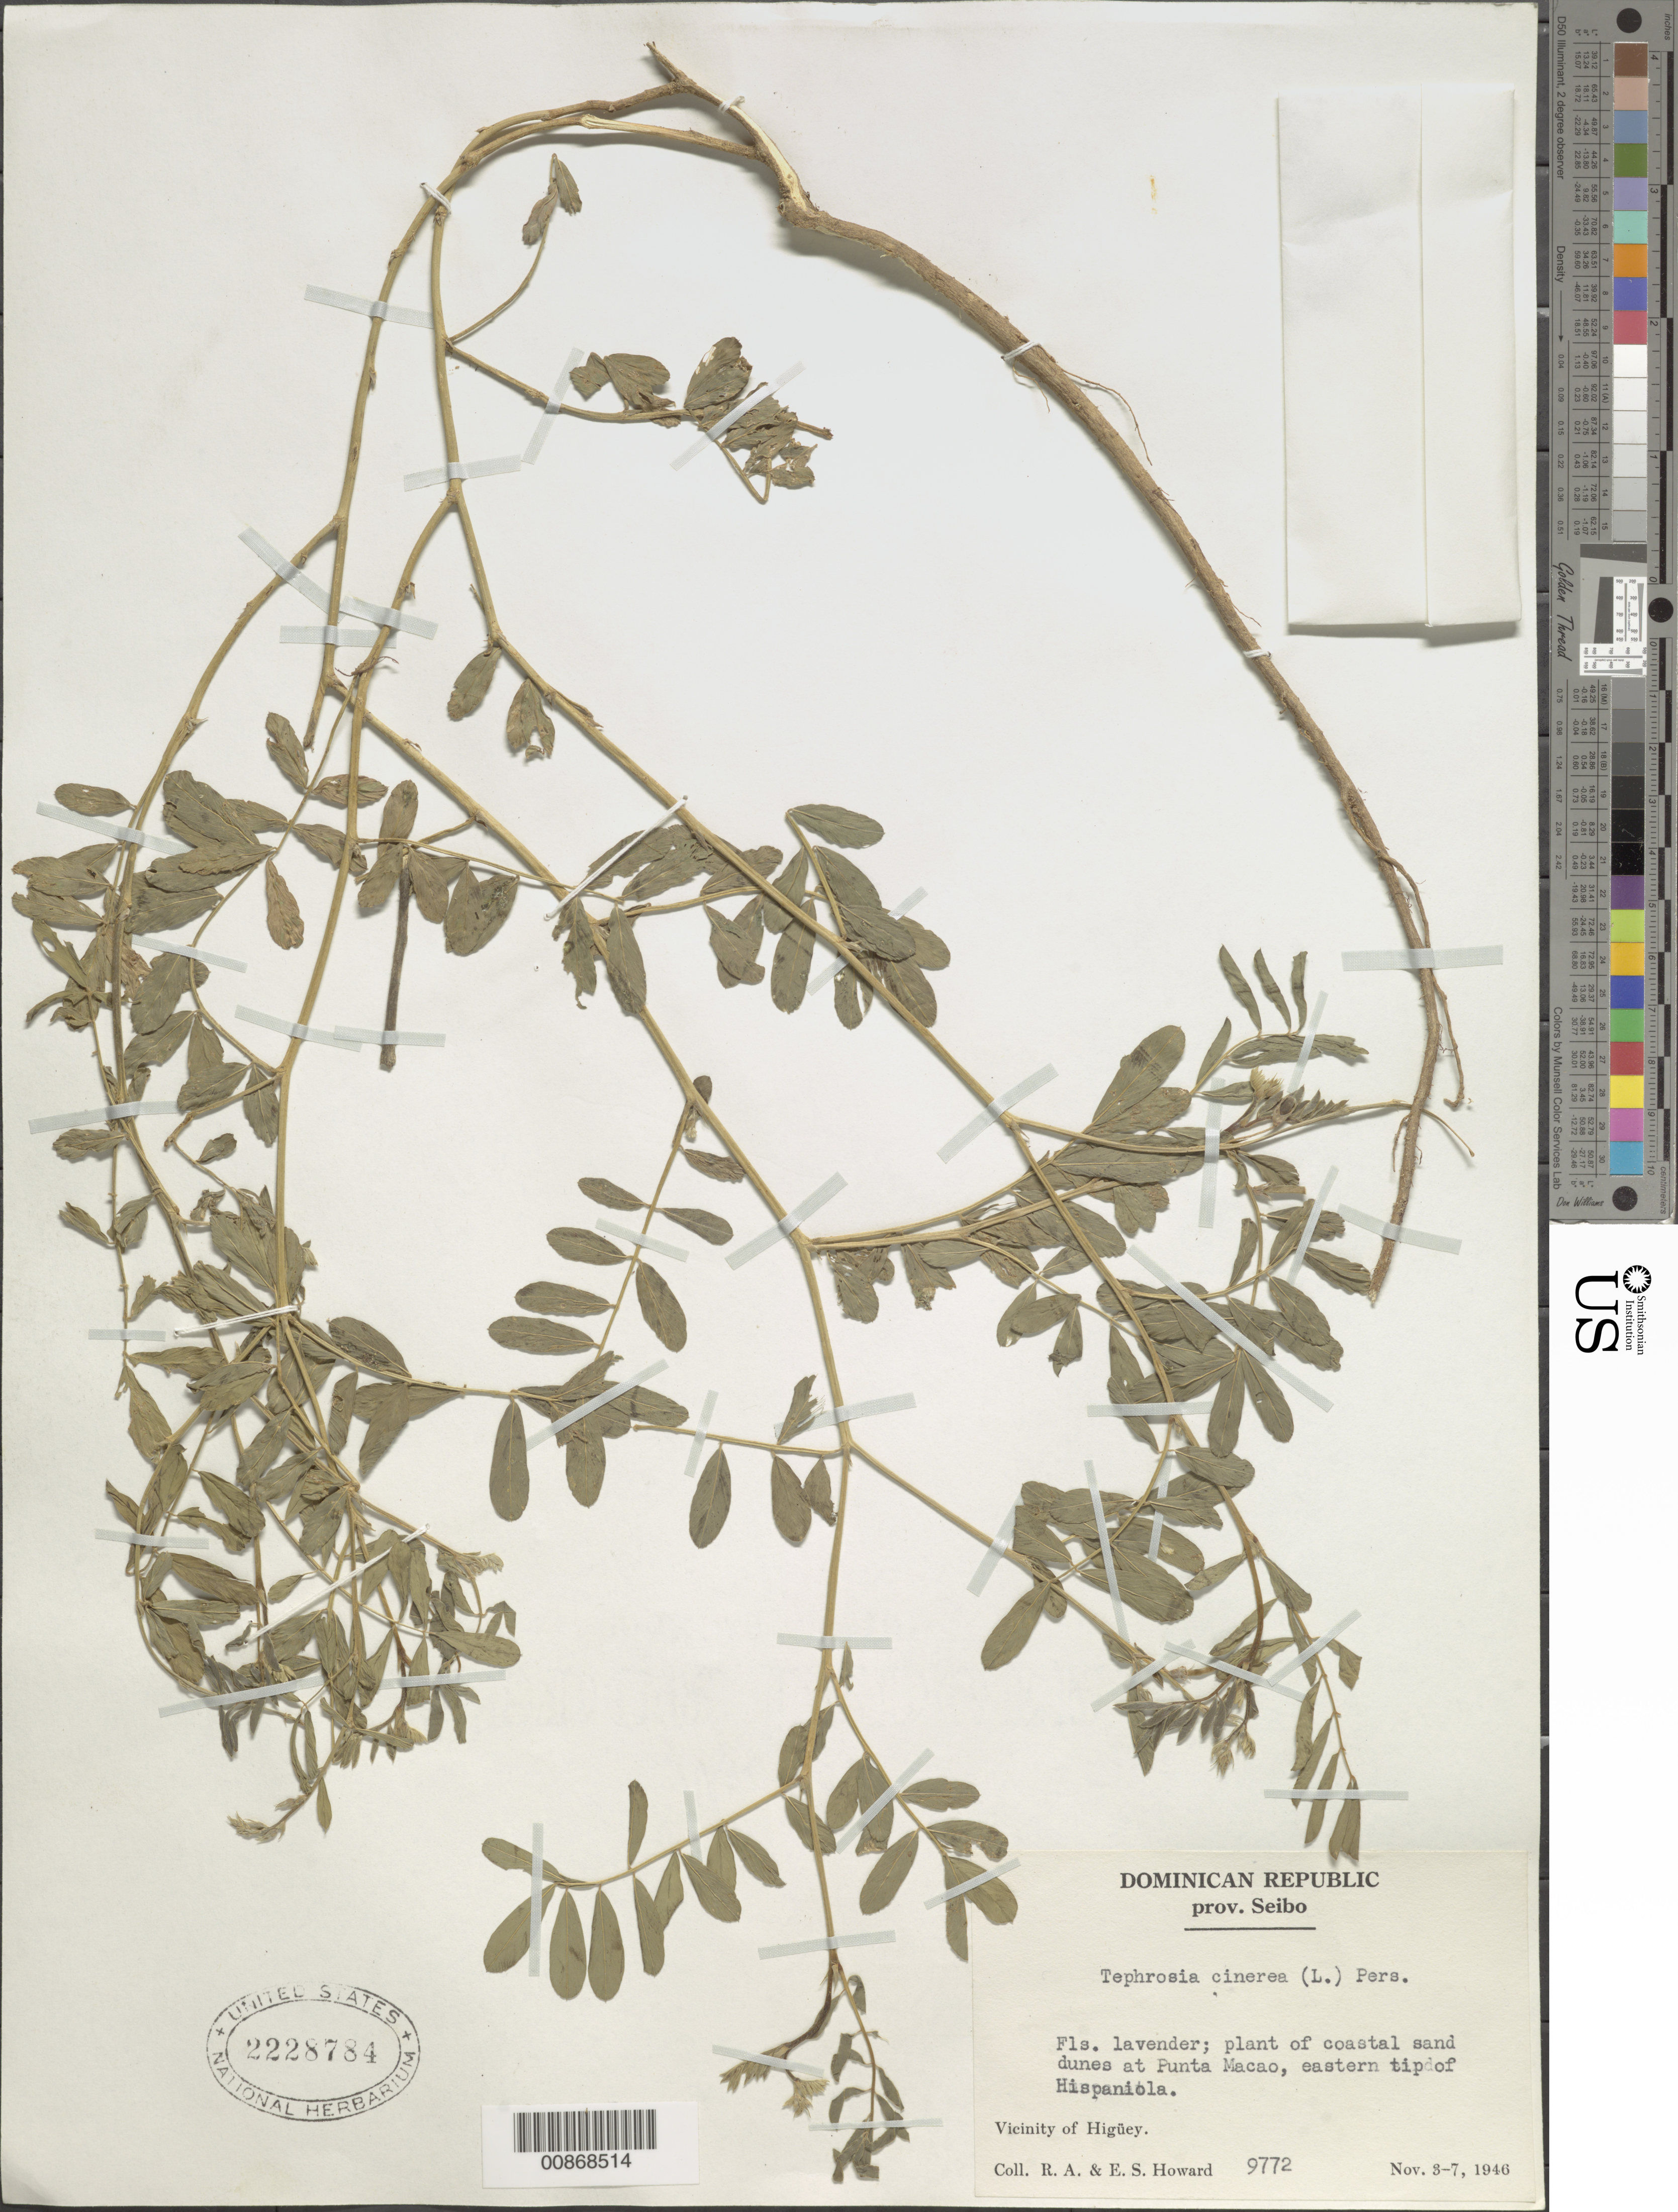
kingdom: Plantae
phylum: Tracheophyta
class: Magnoliopsida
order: Fabales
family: Fabaceae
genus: Tephrosia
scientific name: Tephrosia cinerea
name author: (L.) Pers.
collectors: R. A. Howard & E. S. Howard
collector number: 9772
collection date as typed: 03 Nov 1946 to 07 Nov 1946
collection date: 1946-11-03/1946-11-07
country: Dominican Republic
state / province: El Seibo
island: Hispaniola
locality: Punta Macao eastern tip of Hispaniola. Vicinity of Higüey.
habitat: Plant of coastal sand dunes.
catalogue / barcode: US 2228784